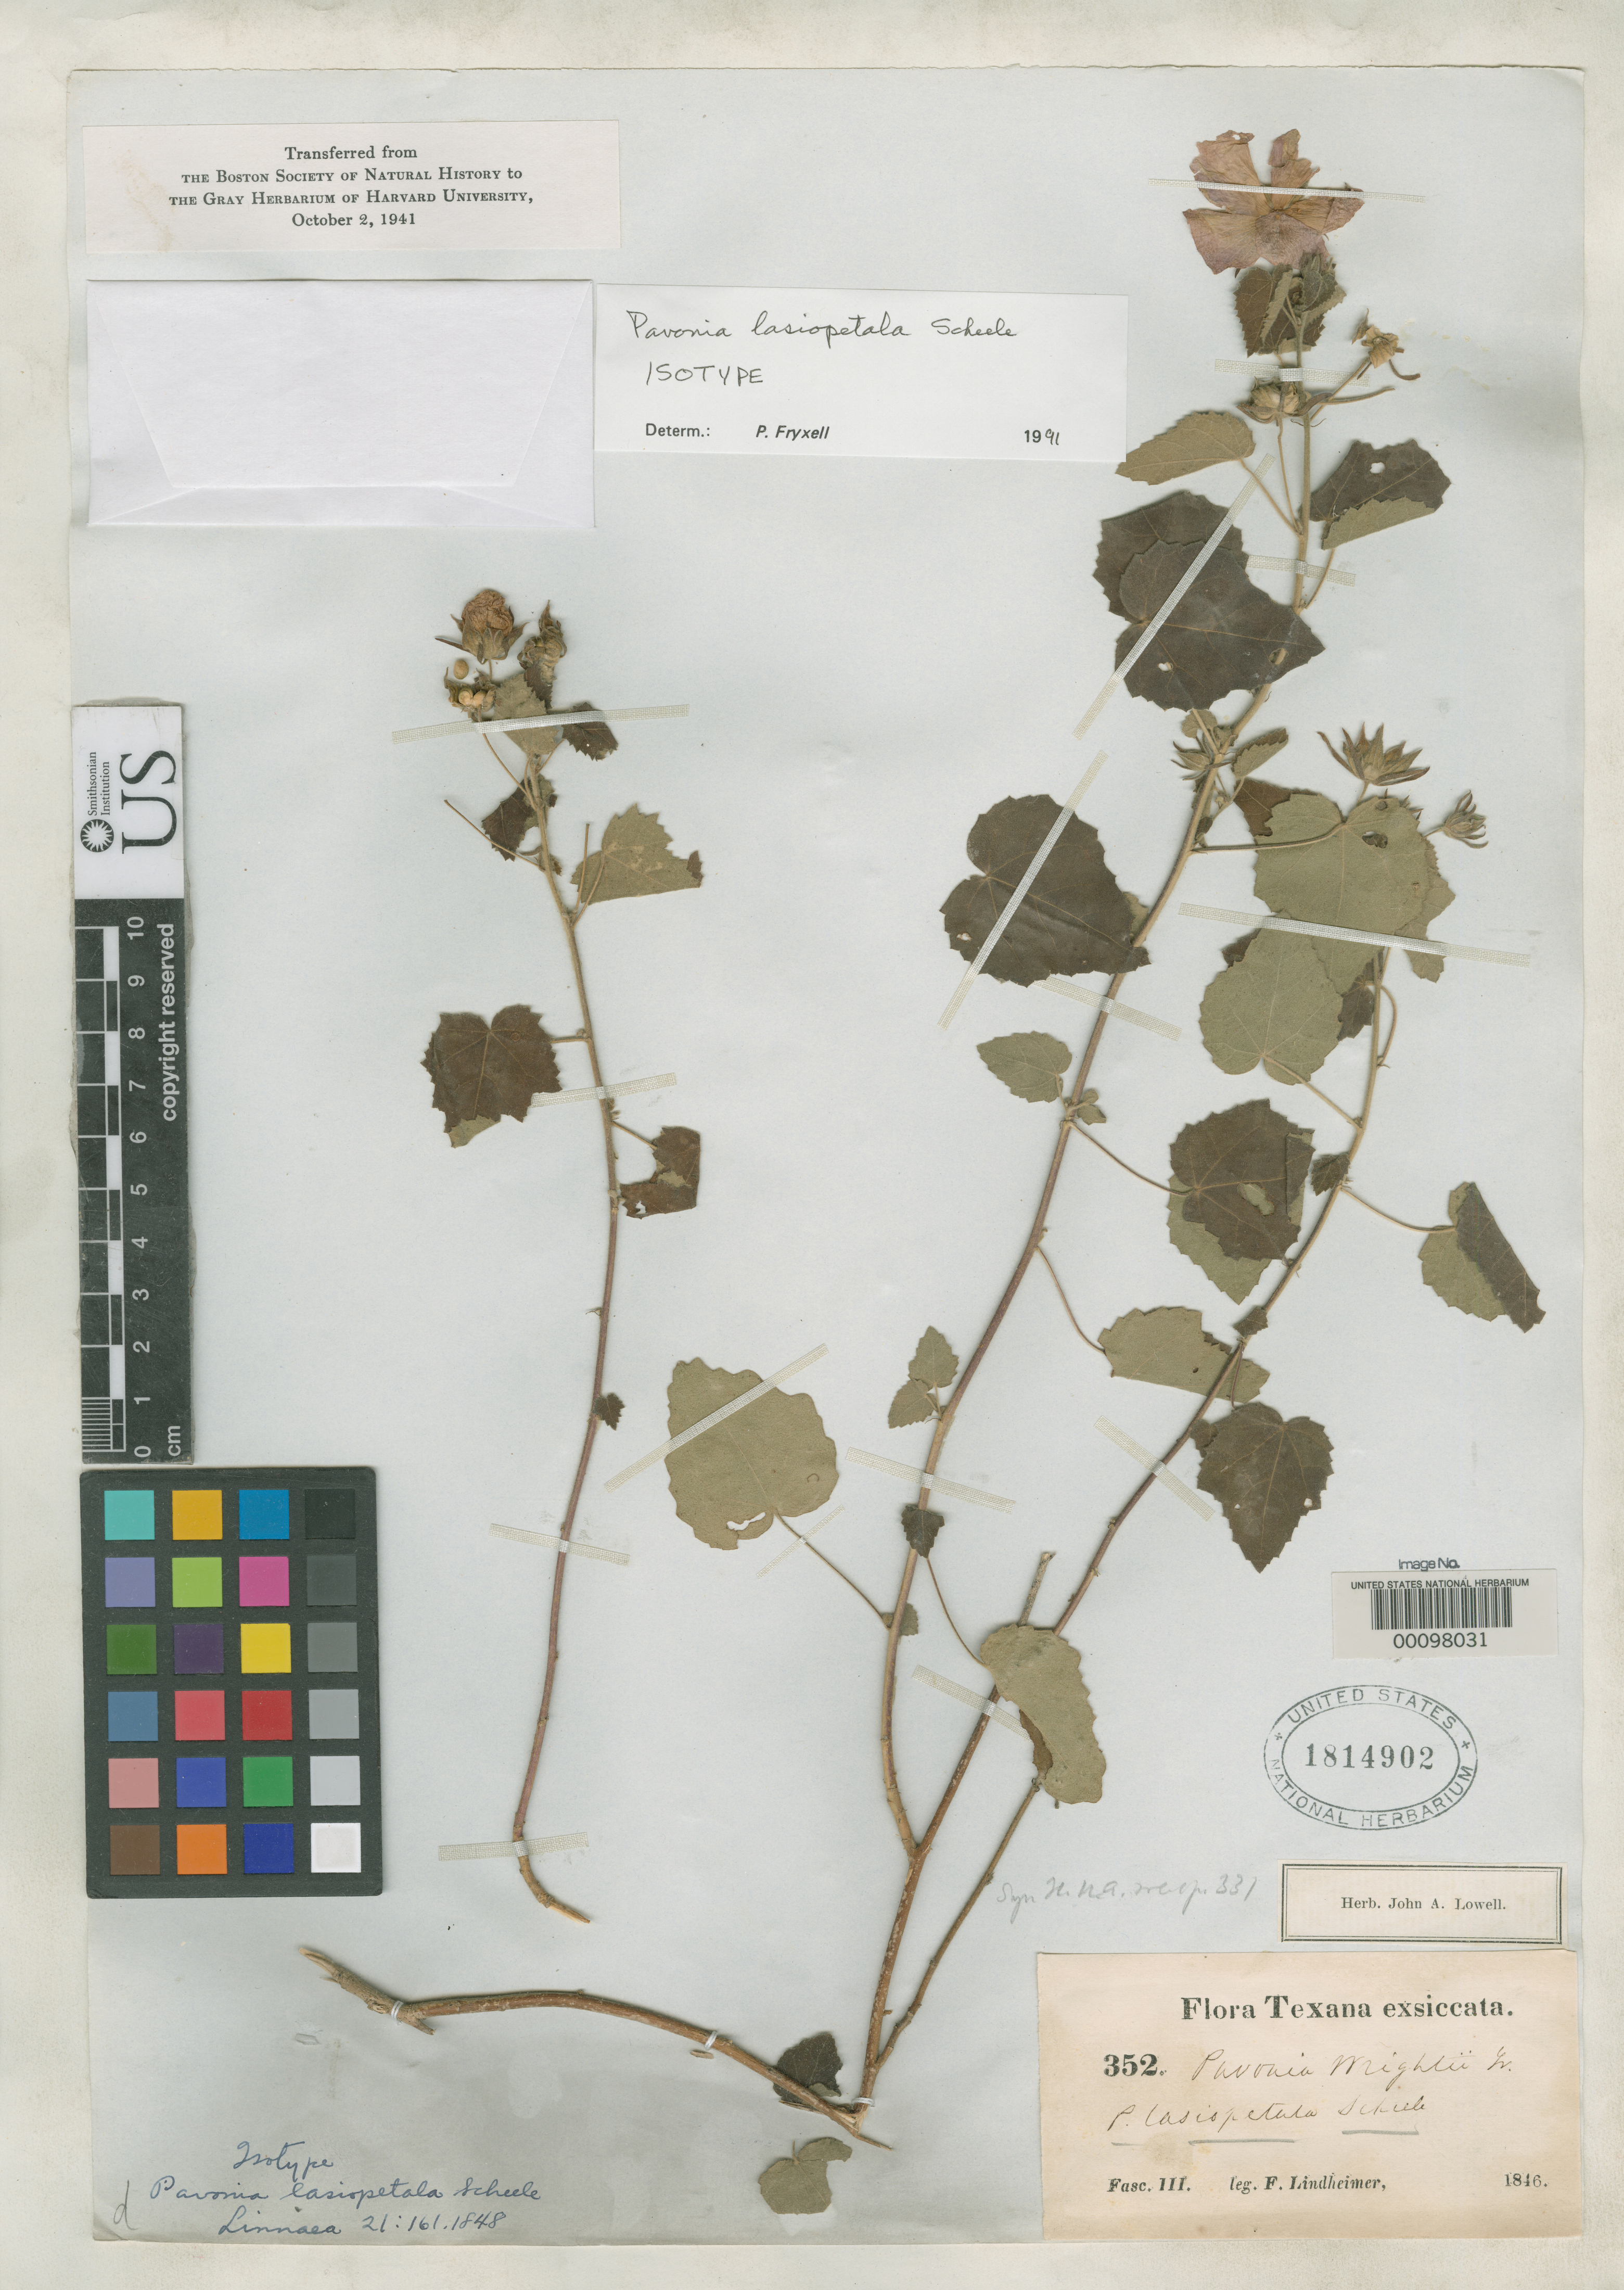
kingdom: Plantae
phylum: Tracheophyta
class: Magnoliopsida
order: Malvales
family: Malvaceae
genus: Pavonia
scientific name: Pavonia lasiopetala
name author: Scheele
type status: Type Collection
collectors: F. J. Lindheimer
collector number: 352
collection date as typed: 1846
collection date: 1846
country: United States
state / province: Texas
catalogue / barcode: US 1814902